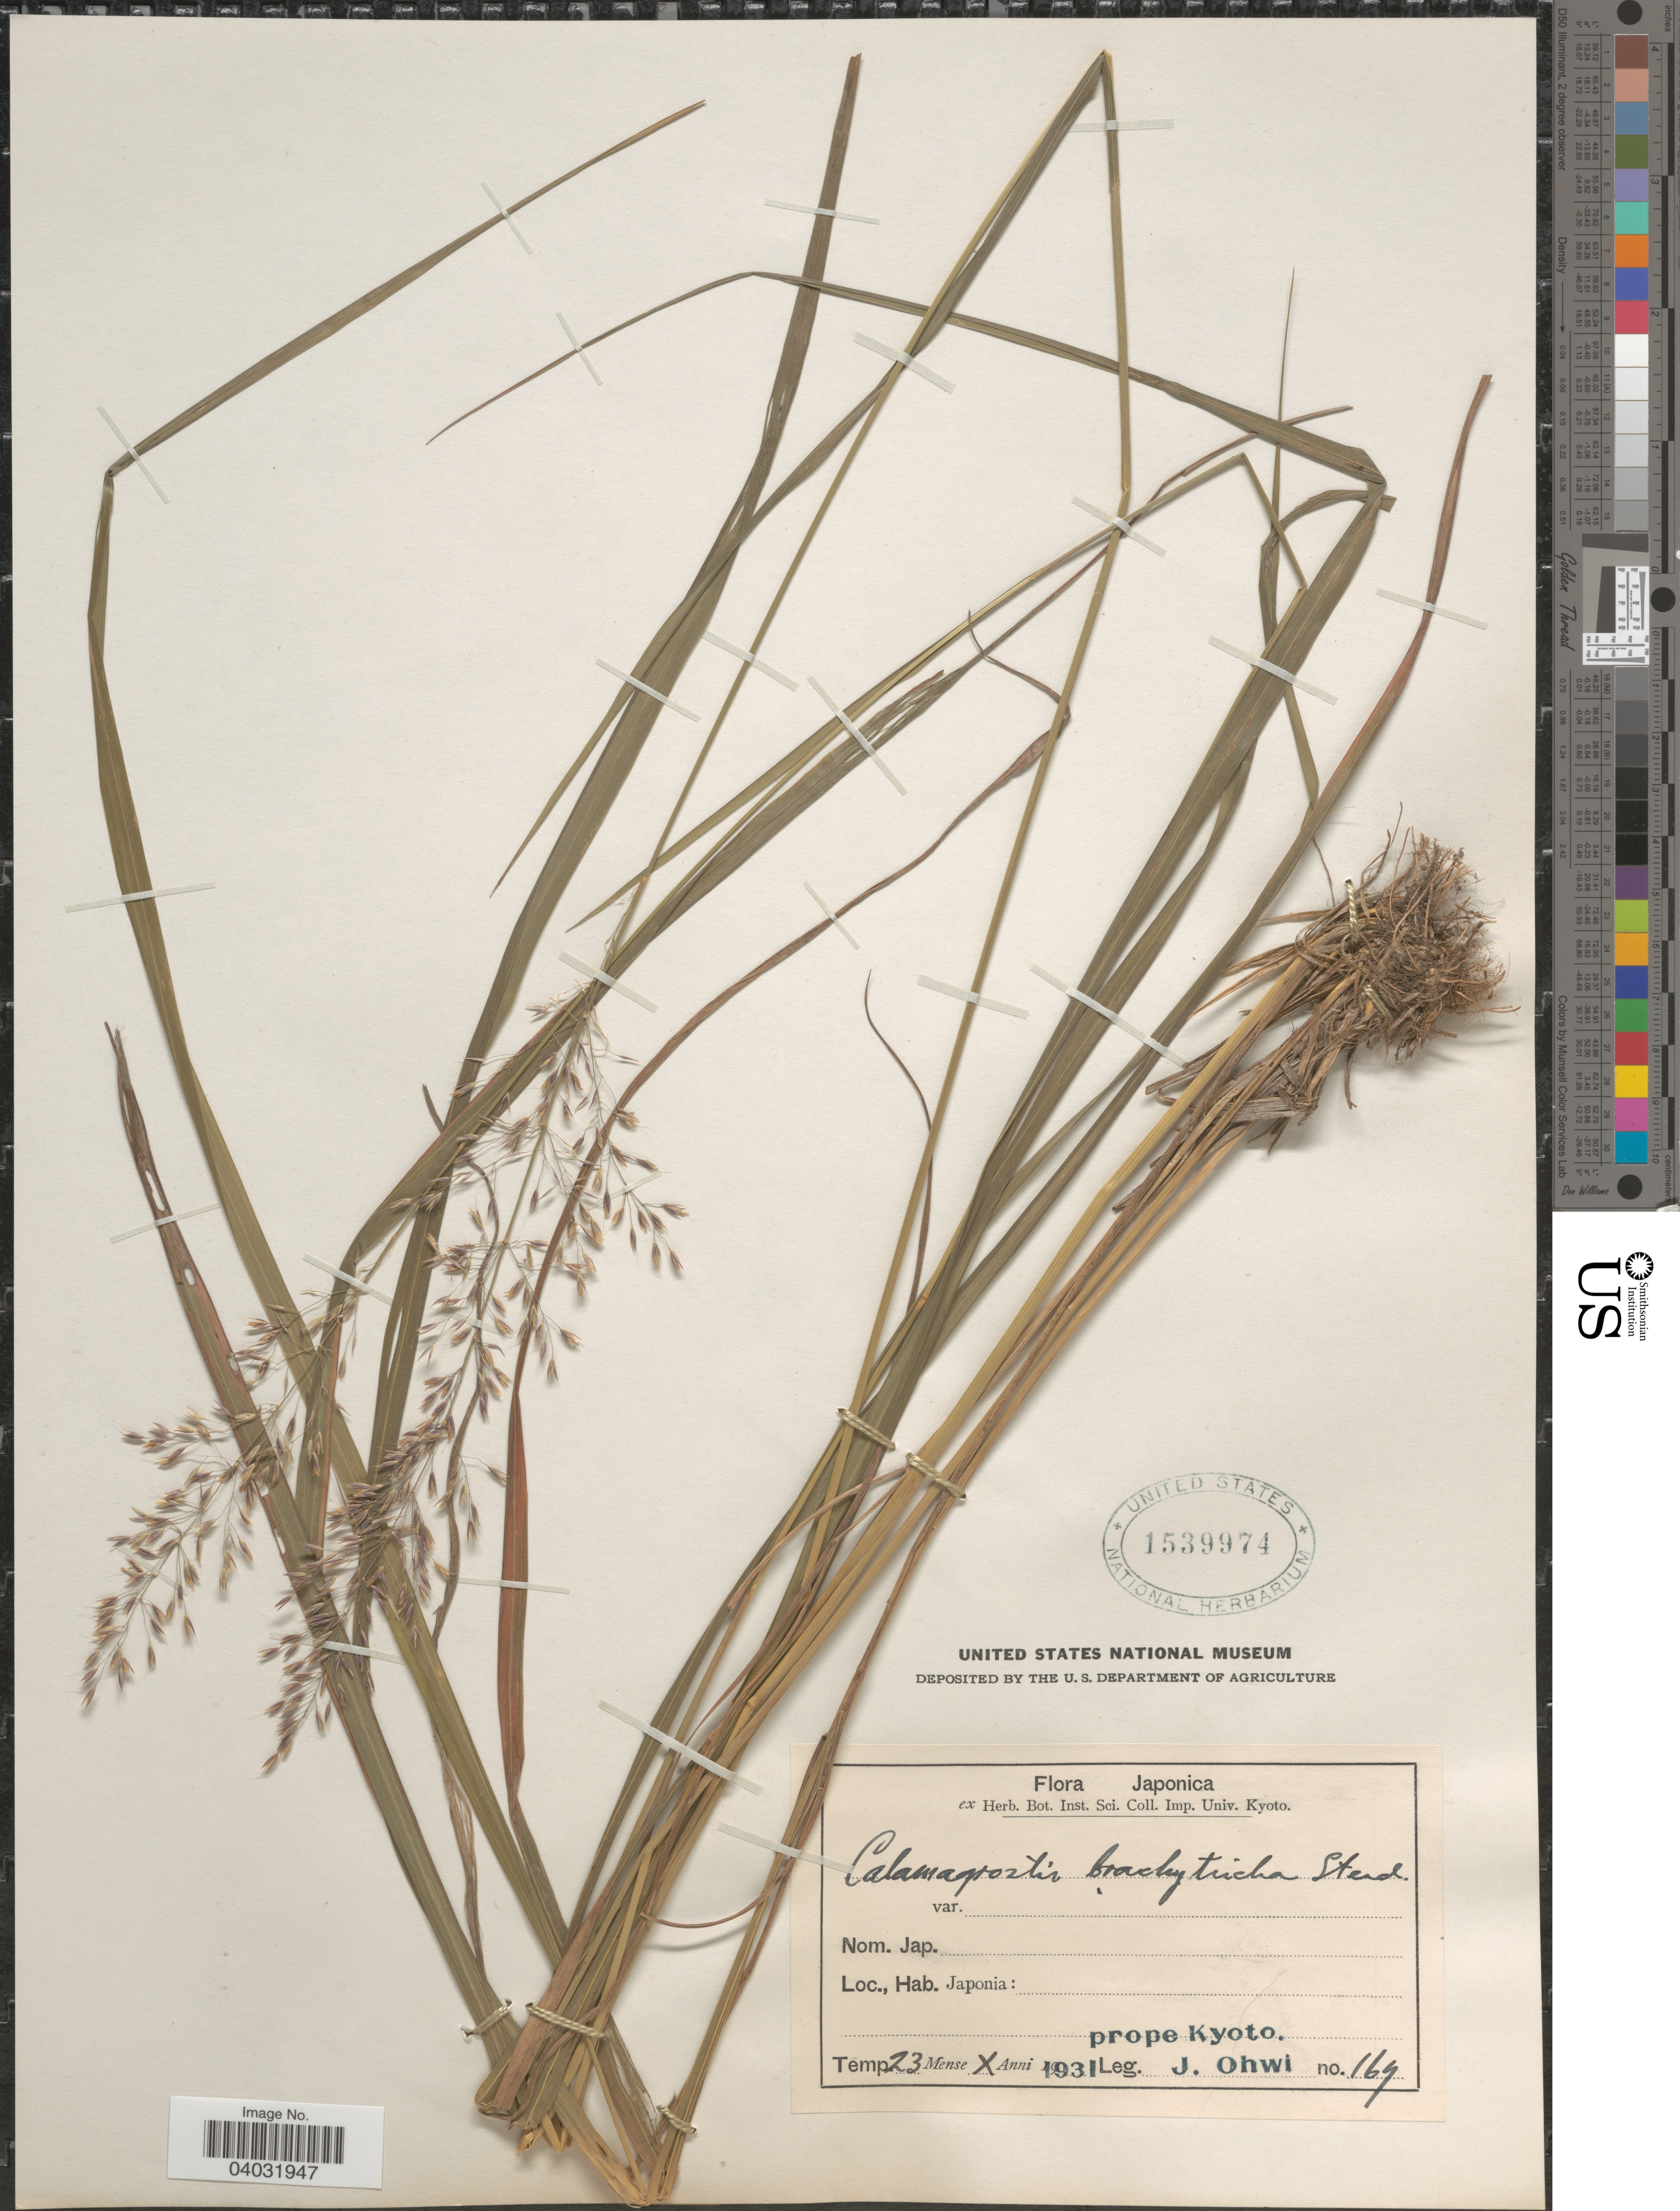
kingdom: Plantae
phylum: Tracheophyta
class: Liliopsida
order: Poales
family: Poaceae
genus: Calamagrostis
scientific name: Calamagrostis brachytricha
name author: Steud.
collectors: J. Ohwi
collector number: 169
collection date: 1931-10-23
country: Japan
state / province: Kyoto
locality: Japonia.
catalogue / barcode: US 1539974